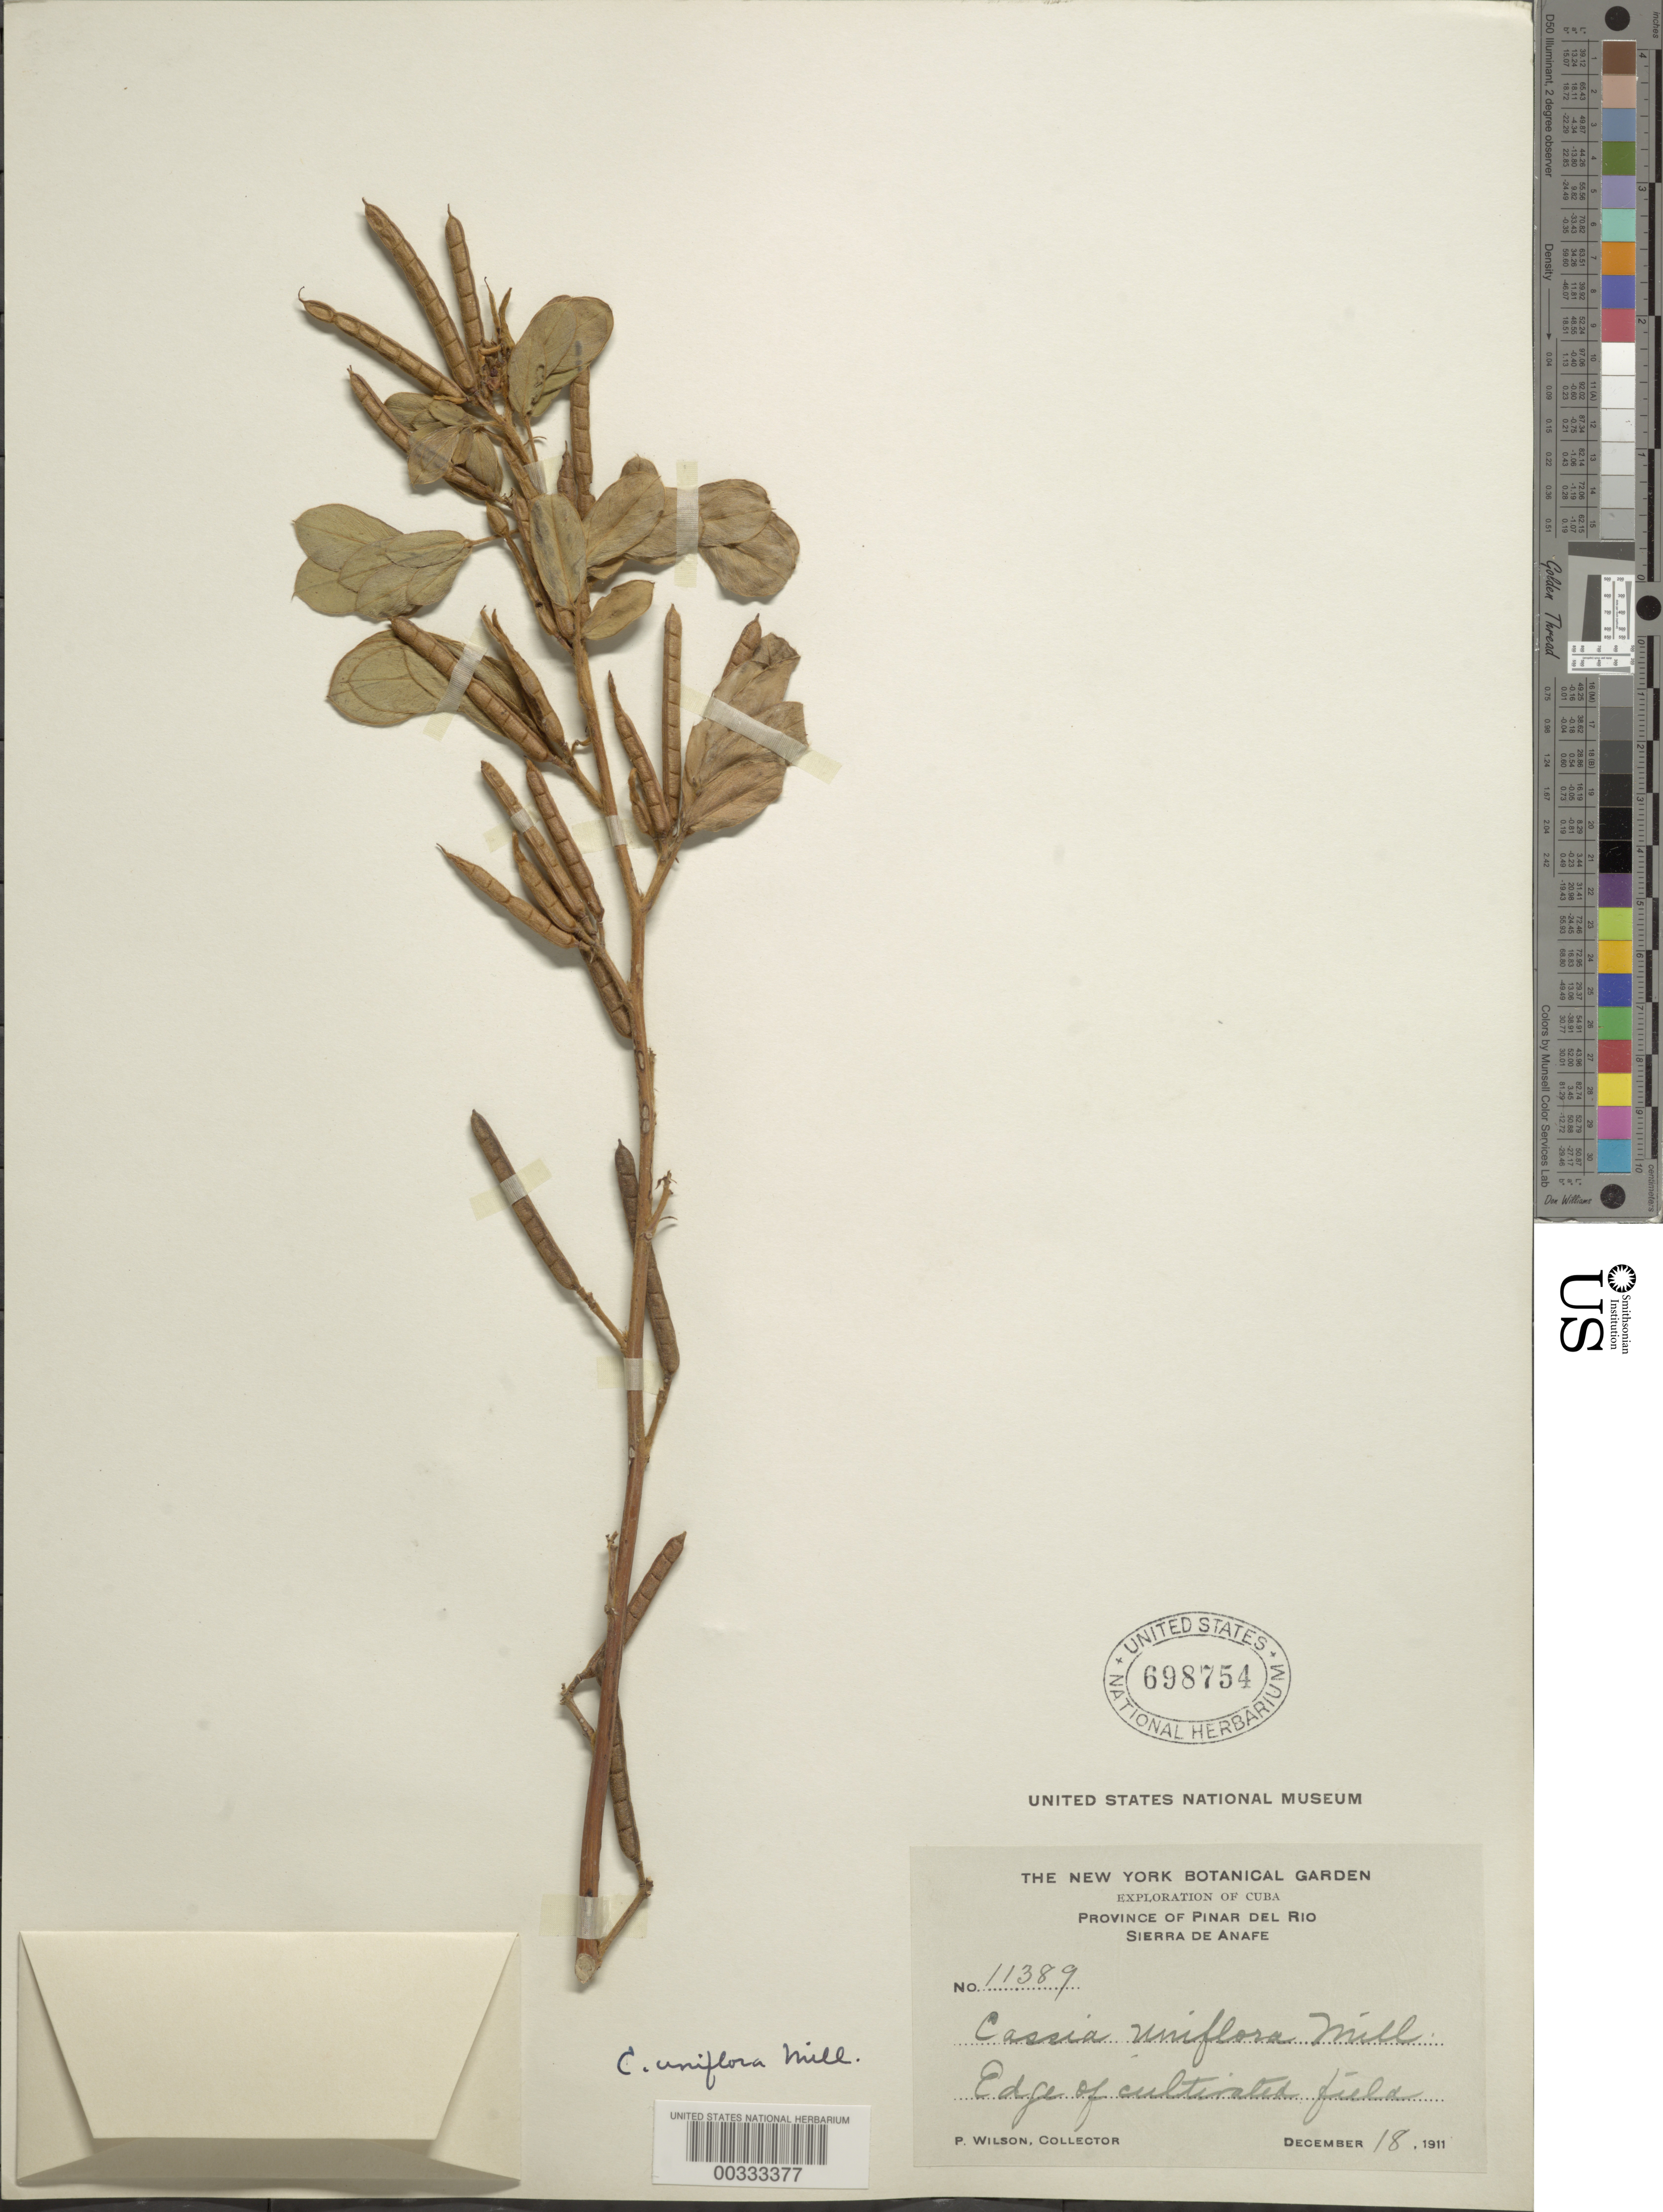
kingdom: Plantae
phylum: Tracheophyta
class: Magnoliopsida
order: Fabales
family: Fabaceae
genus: Senna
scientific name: Senna uniflora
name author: (Mill.) H.S. Irwin & Barneby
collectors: P. Wilson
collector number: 11389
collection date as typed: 18 Dec 1911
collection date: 1911-12-18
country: Cuba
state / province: Pinar del Río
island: Greater Antilles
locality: Sierra de anafe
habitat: Edge of cultivated fields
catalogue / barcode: US 698754